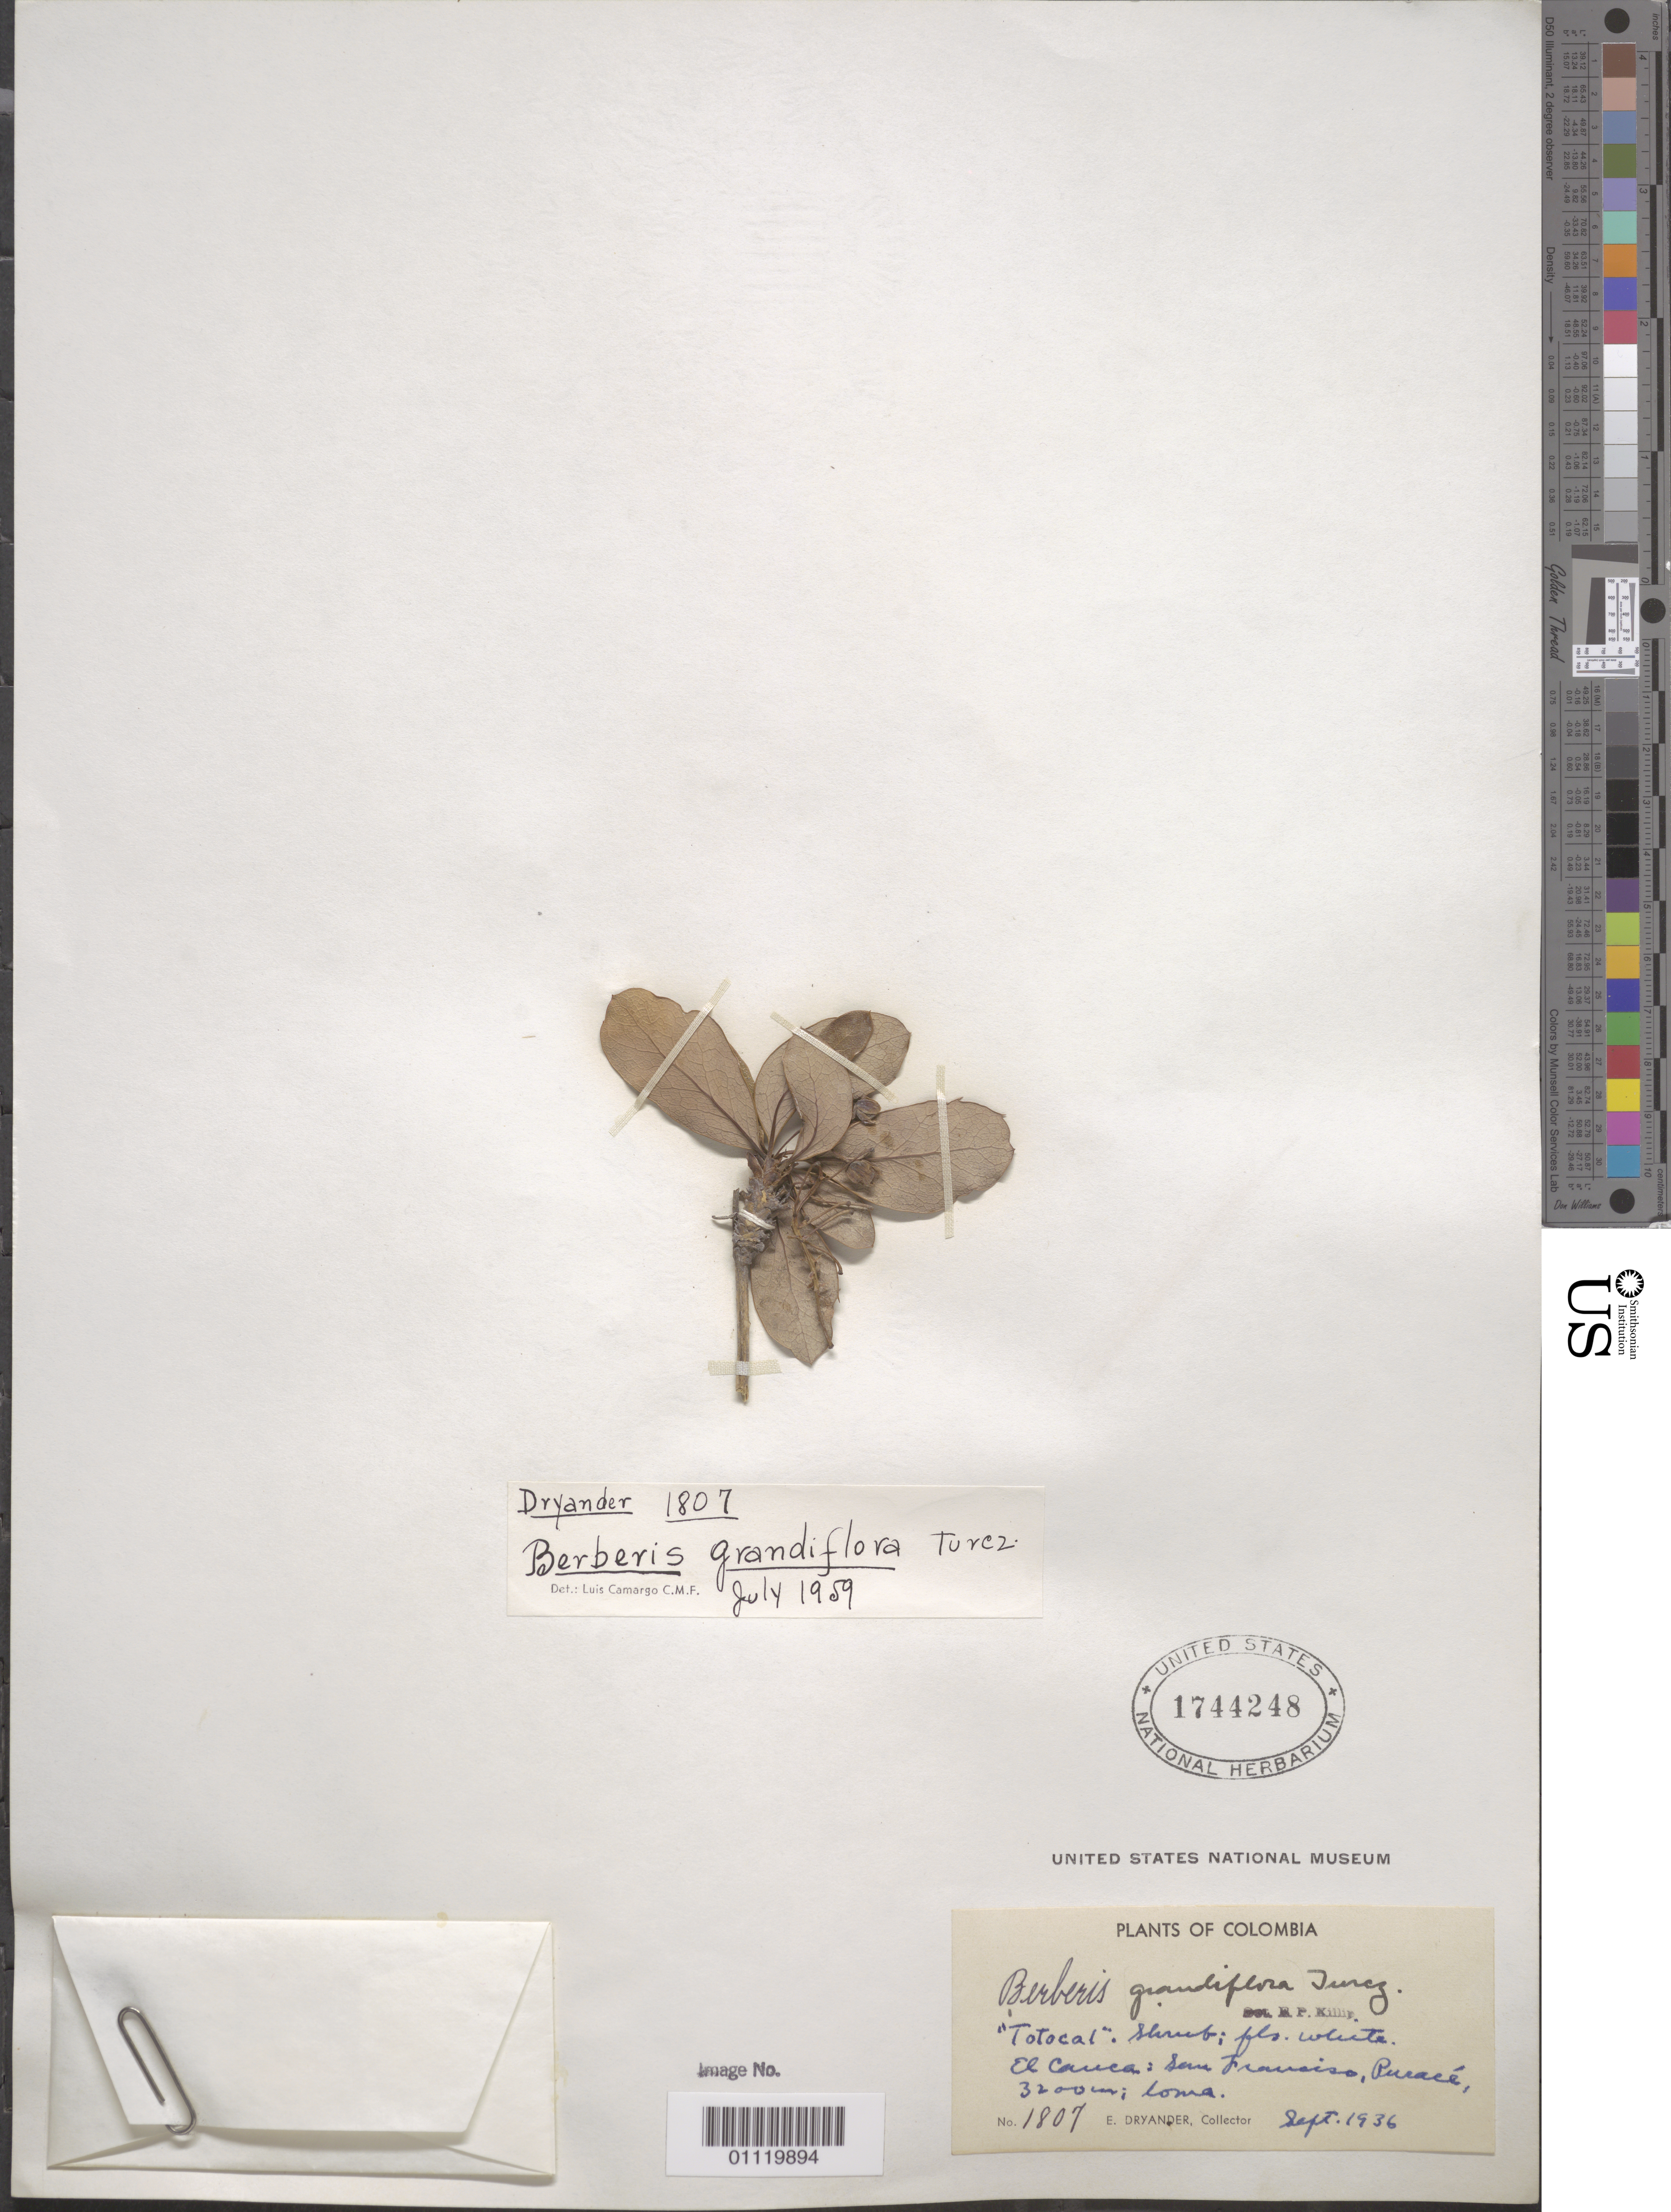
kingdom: Plantae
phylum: Tracheophyta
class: Magnoliopsida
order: Ranunculales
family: Berberidaceae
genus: Berberis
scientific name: Berberis grandiflora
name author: Turcz.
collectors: E. I. Dryander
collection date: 1936-09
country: Colombia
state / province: Cauca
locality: San Francisco, Purace. Hillock.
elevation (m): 3200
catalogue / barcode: US 1744248